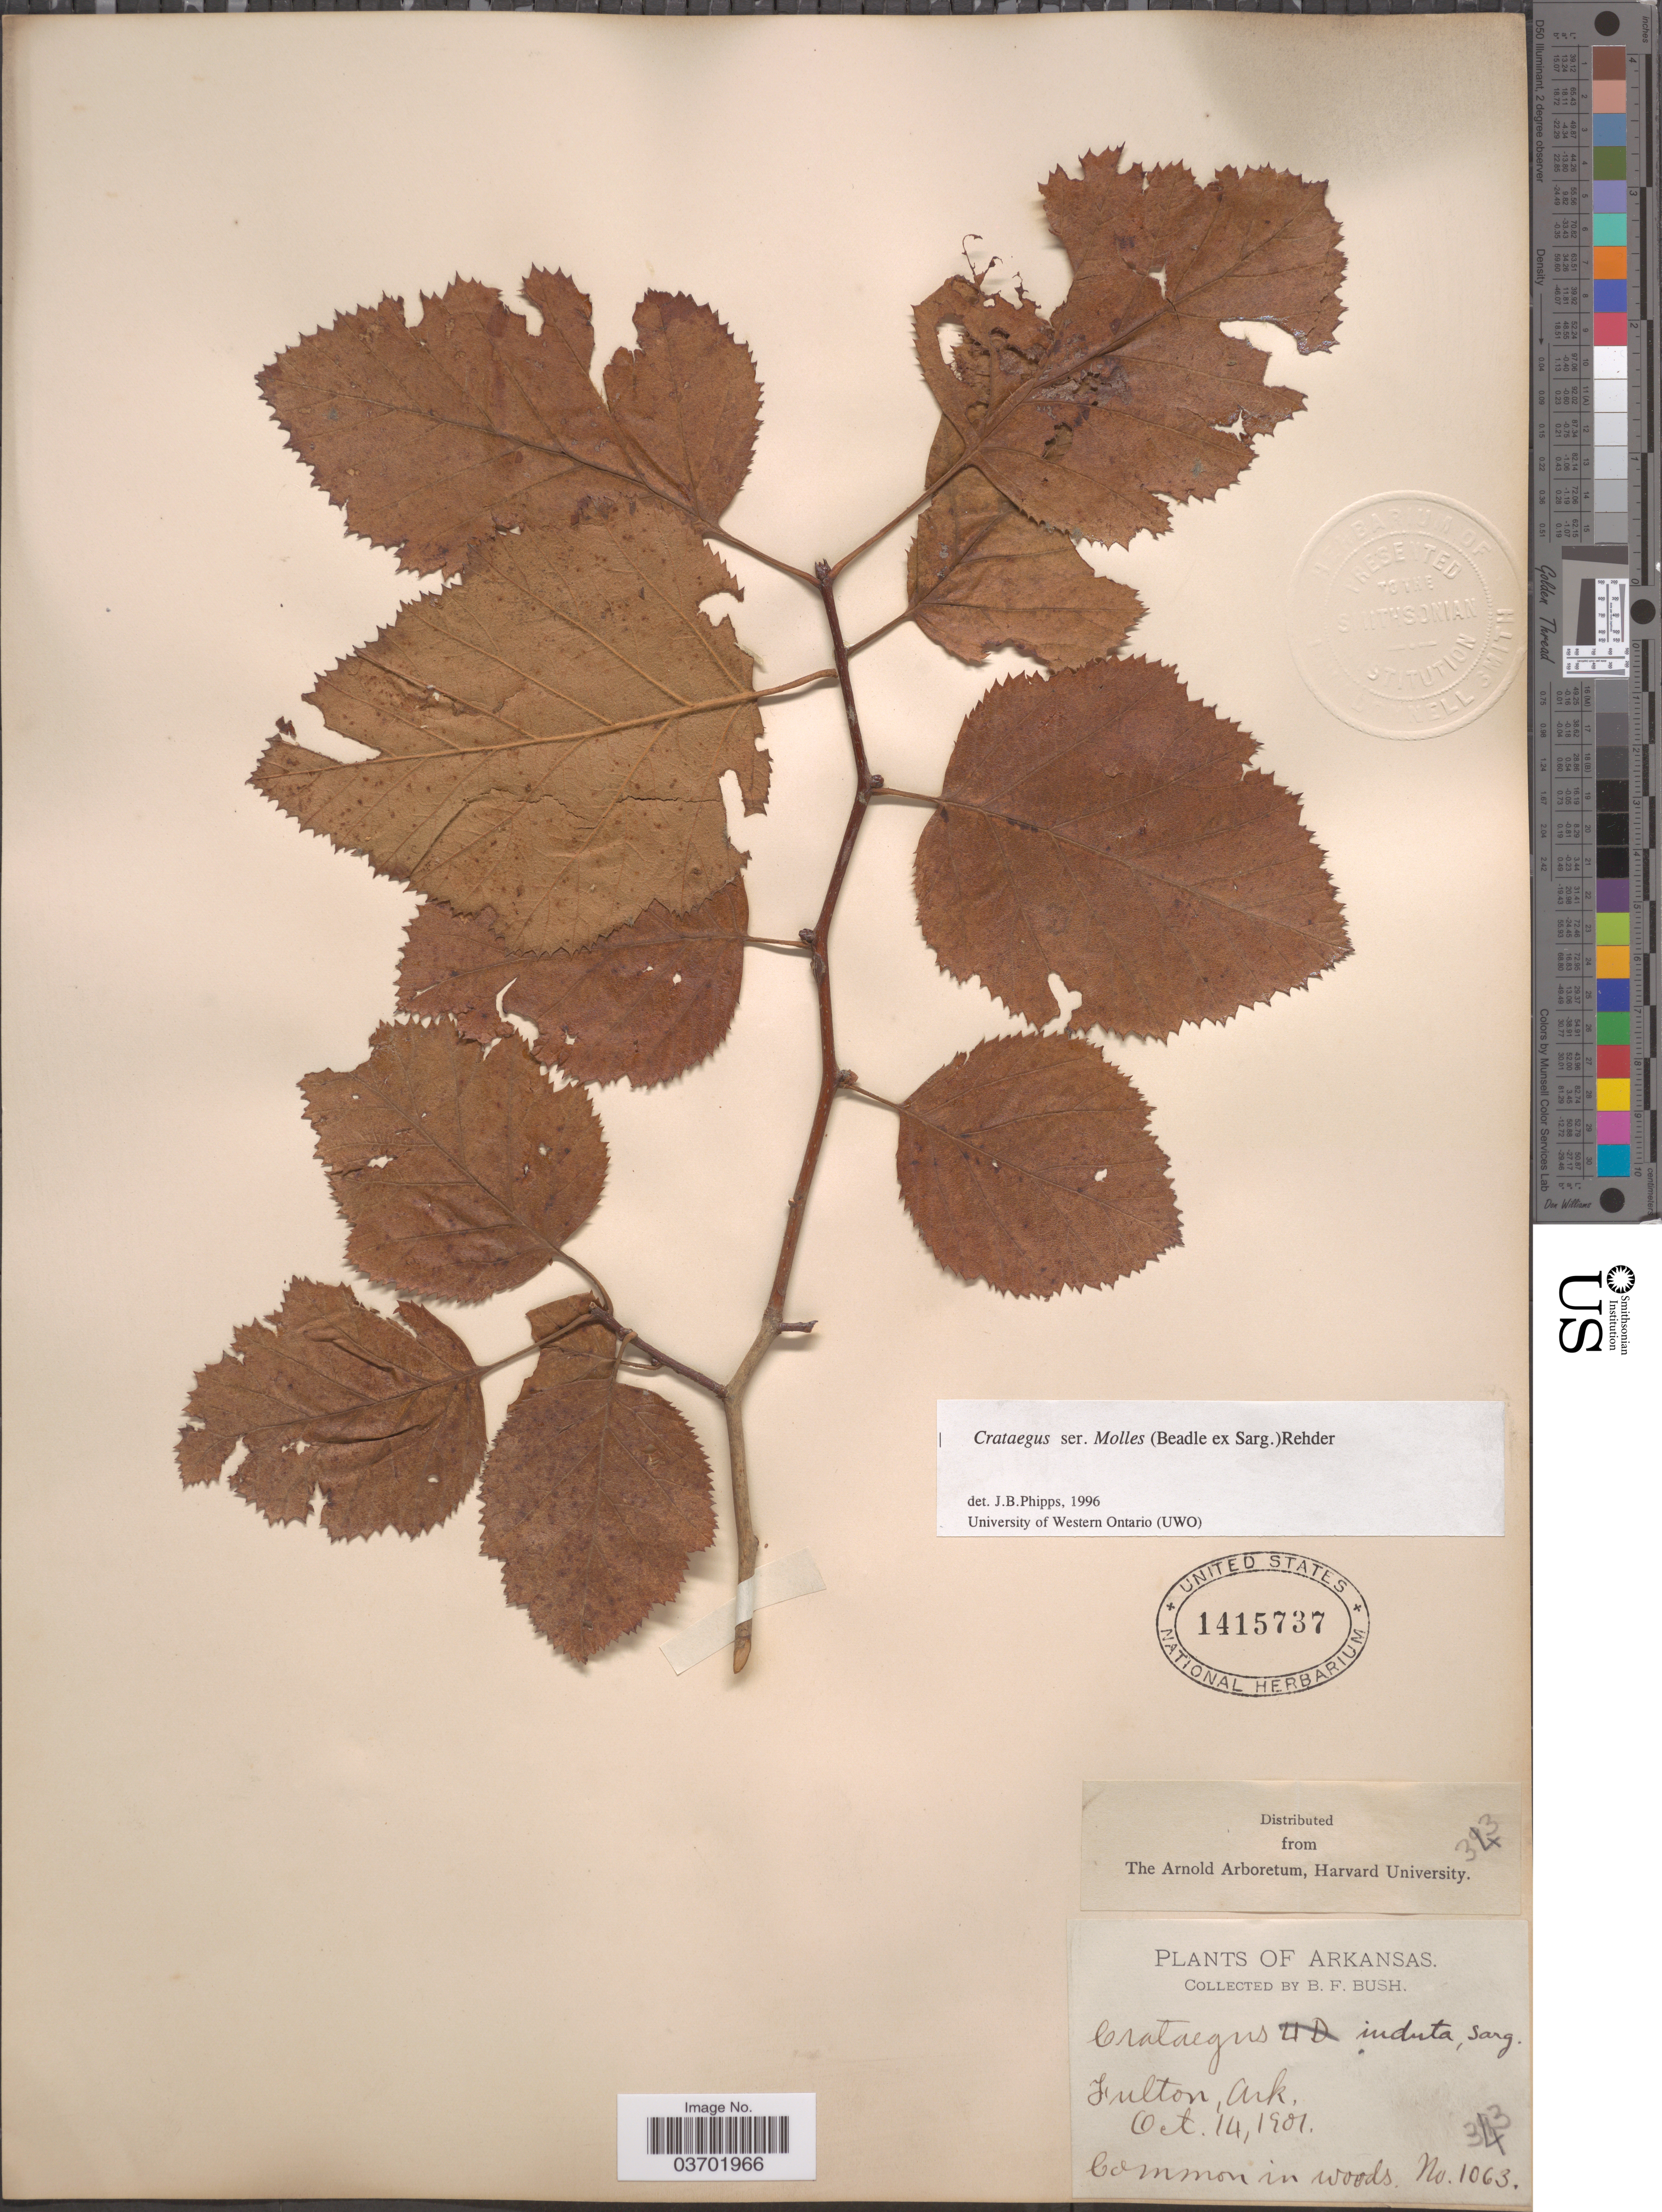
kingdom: Plantae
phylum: Tracheophyta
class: Magnoliopsida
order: Rosales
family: Rosaceae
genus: Crataegus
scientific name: Crataegus texana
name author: Buckley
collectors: B. F. Bush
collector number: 1063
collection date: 1901-10-14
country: United States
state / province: Arkansas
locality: Fulton.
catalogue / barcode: US 1415737